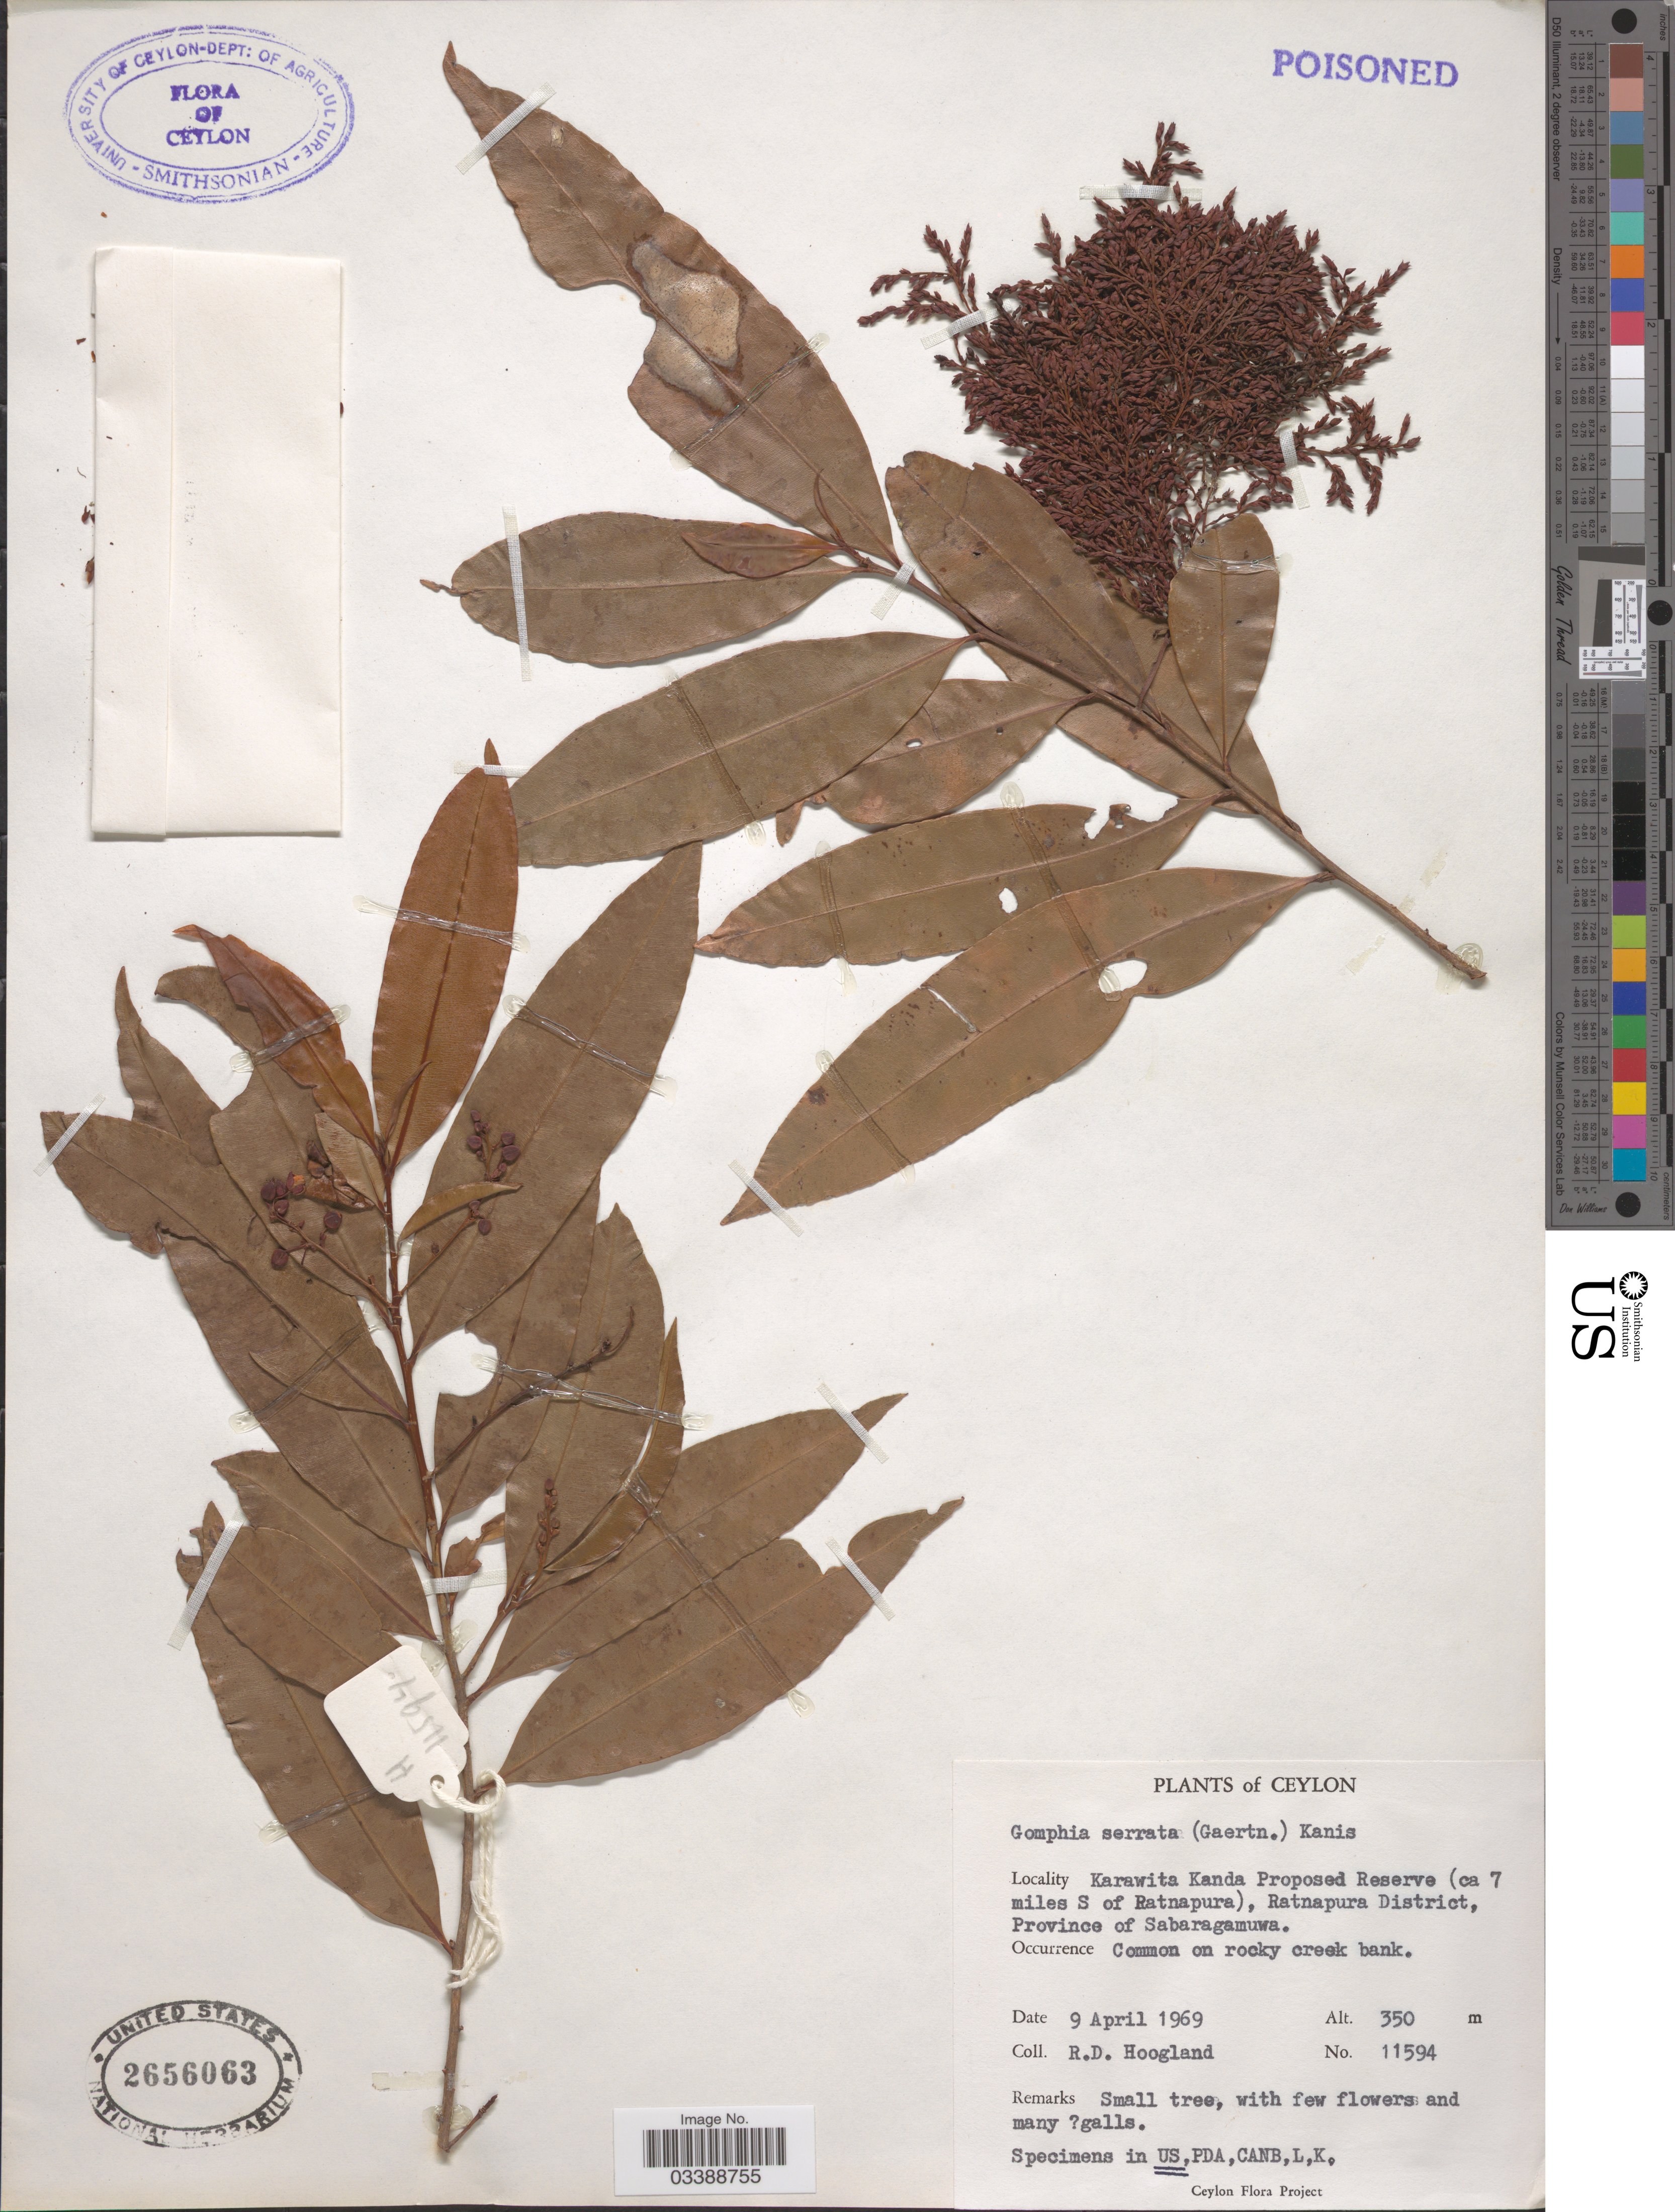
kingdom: Plantae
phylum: Tracheophyta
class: Magnoliopsida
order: Malpighiales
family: Ochnaceae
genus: Campylospermum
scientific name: Campylospermum serratum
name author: (Gaertn.) Bittrich & M.C.E. Amaral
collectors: R. D. Hoogland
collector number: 11594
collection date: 1969-04-09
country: Sri Lanka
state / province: Sabaragamuwa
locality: Ceylon. Karawita Kanda Proposed Reserve (ca 7 miles S of Ratnapura), Ratnapura District.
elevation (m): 350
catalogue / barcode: US 2656063